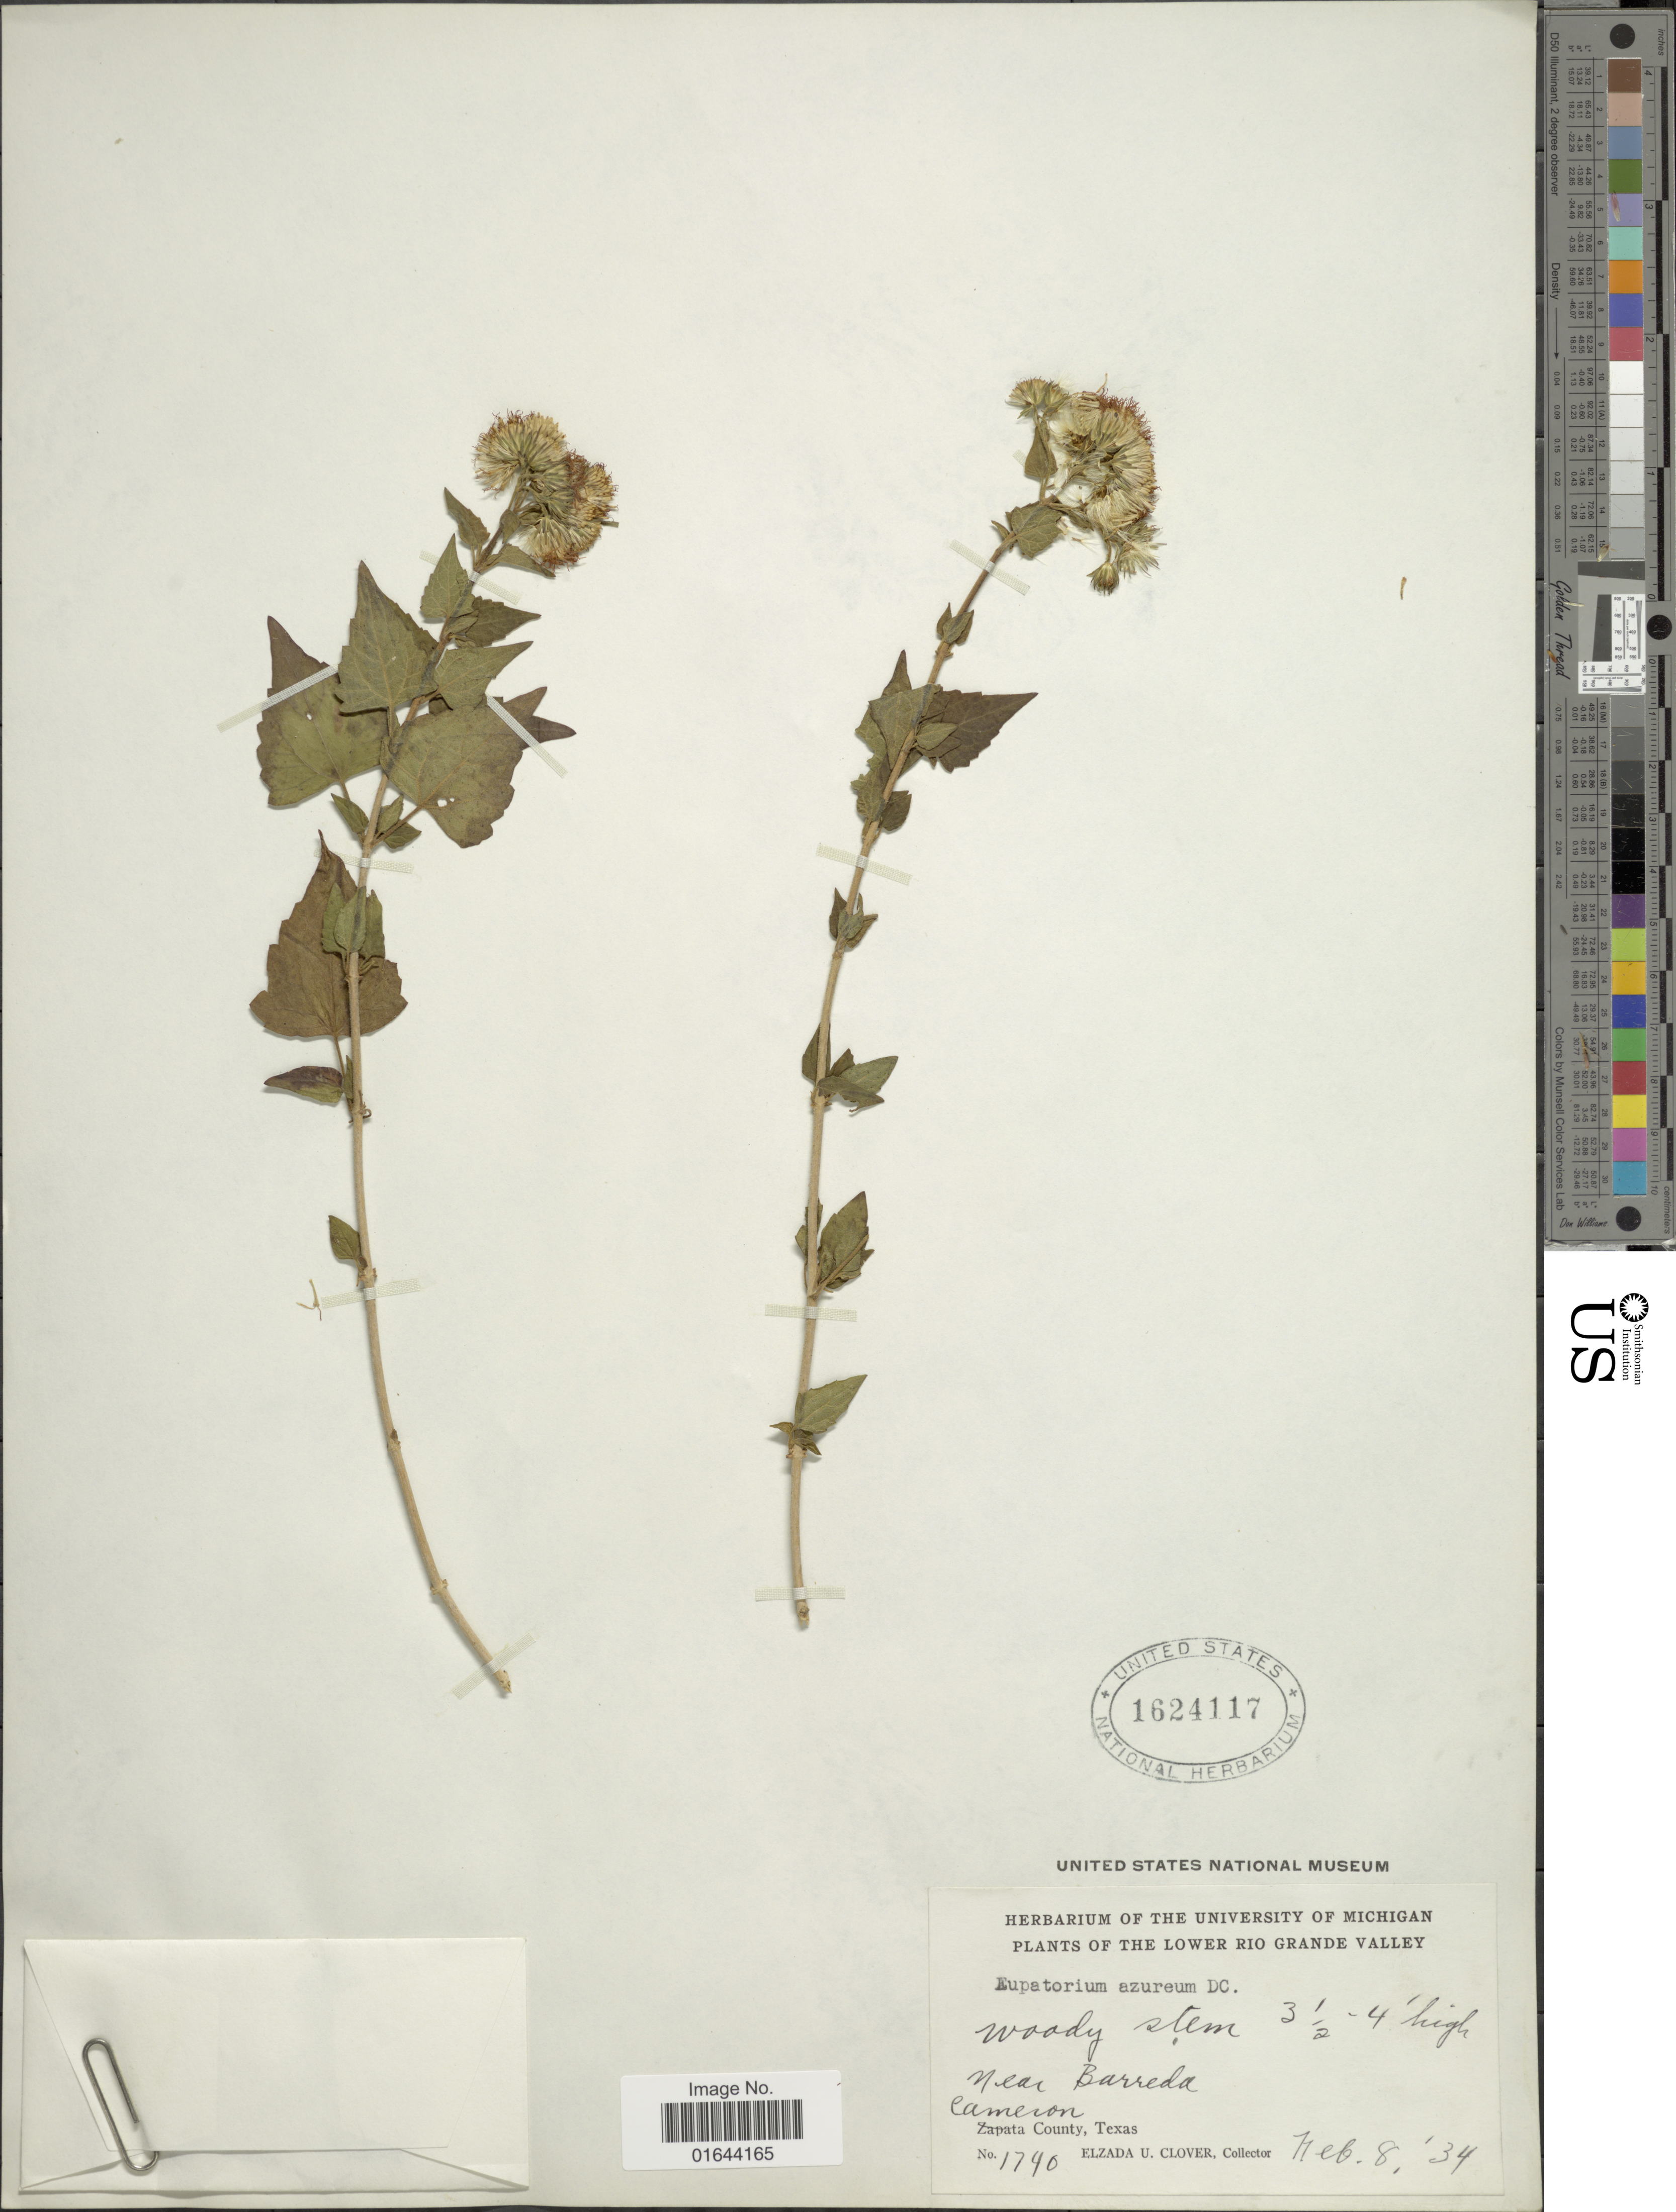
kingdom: Plantae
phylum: Tracheophyta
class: Magnoliopsida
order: Asterales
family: Asteraceae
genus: Tamaulipa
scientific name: Tamaulipa azurea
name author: (DC.) R.M. King & H. Rob.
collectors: E. U. Clover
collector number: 1740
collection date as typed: Transcribed d/m/y: 8/2/34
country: United States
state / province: Texas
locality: Lower Rio Grande Valley, Near Barreda, Cameron County, Texas.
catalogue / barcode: US 1624117